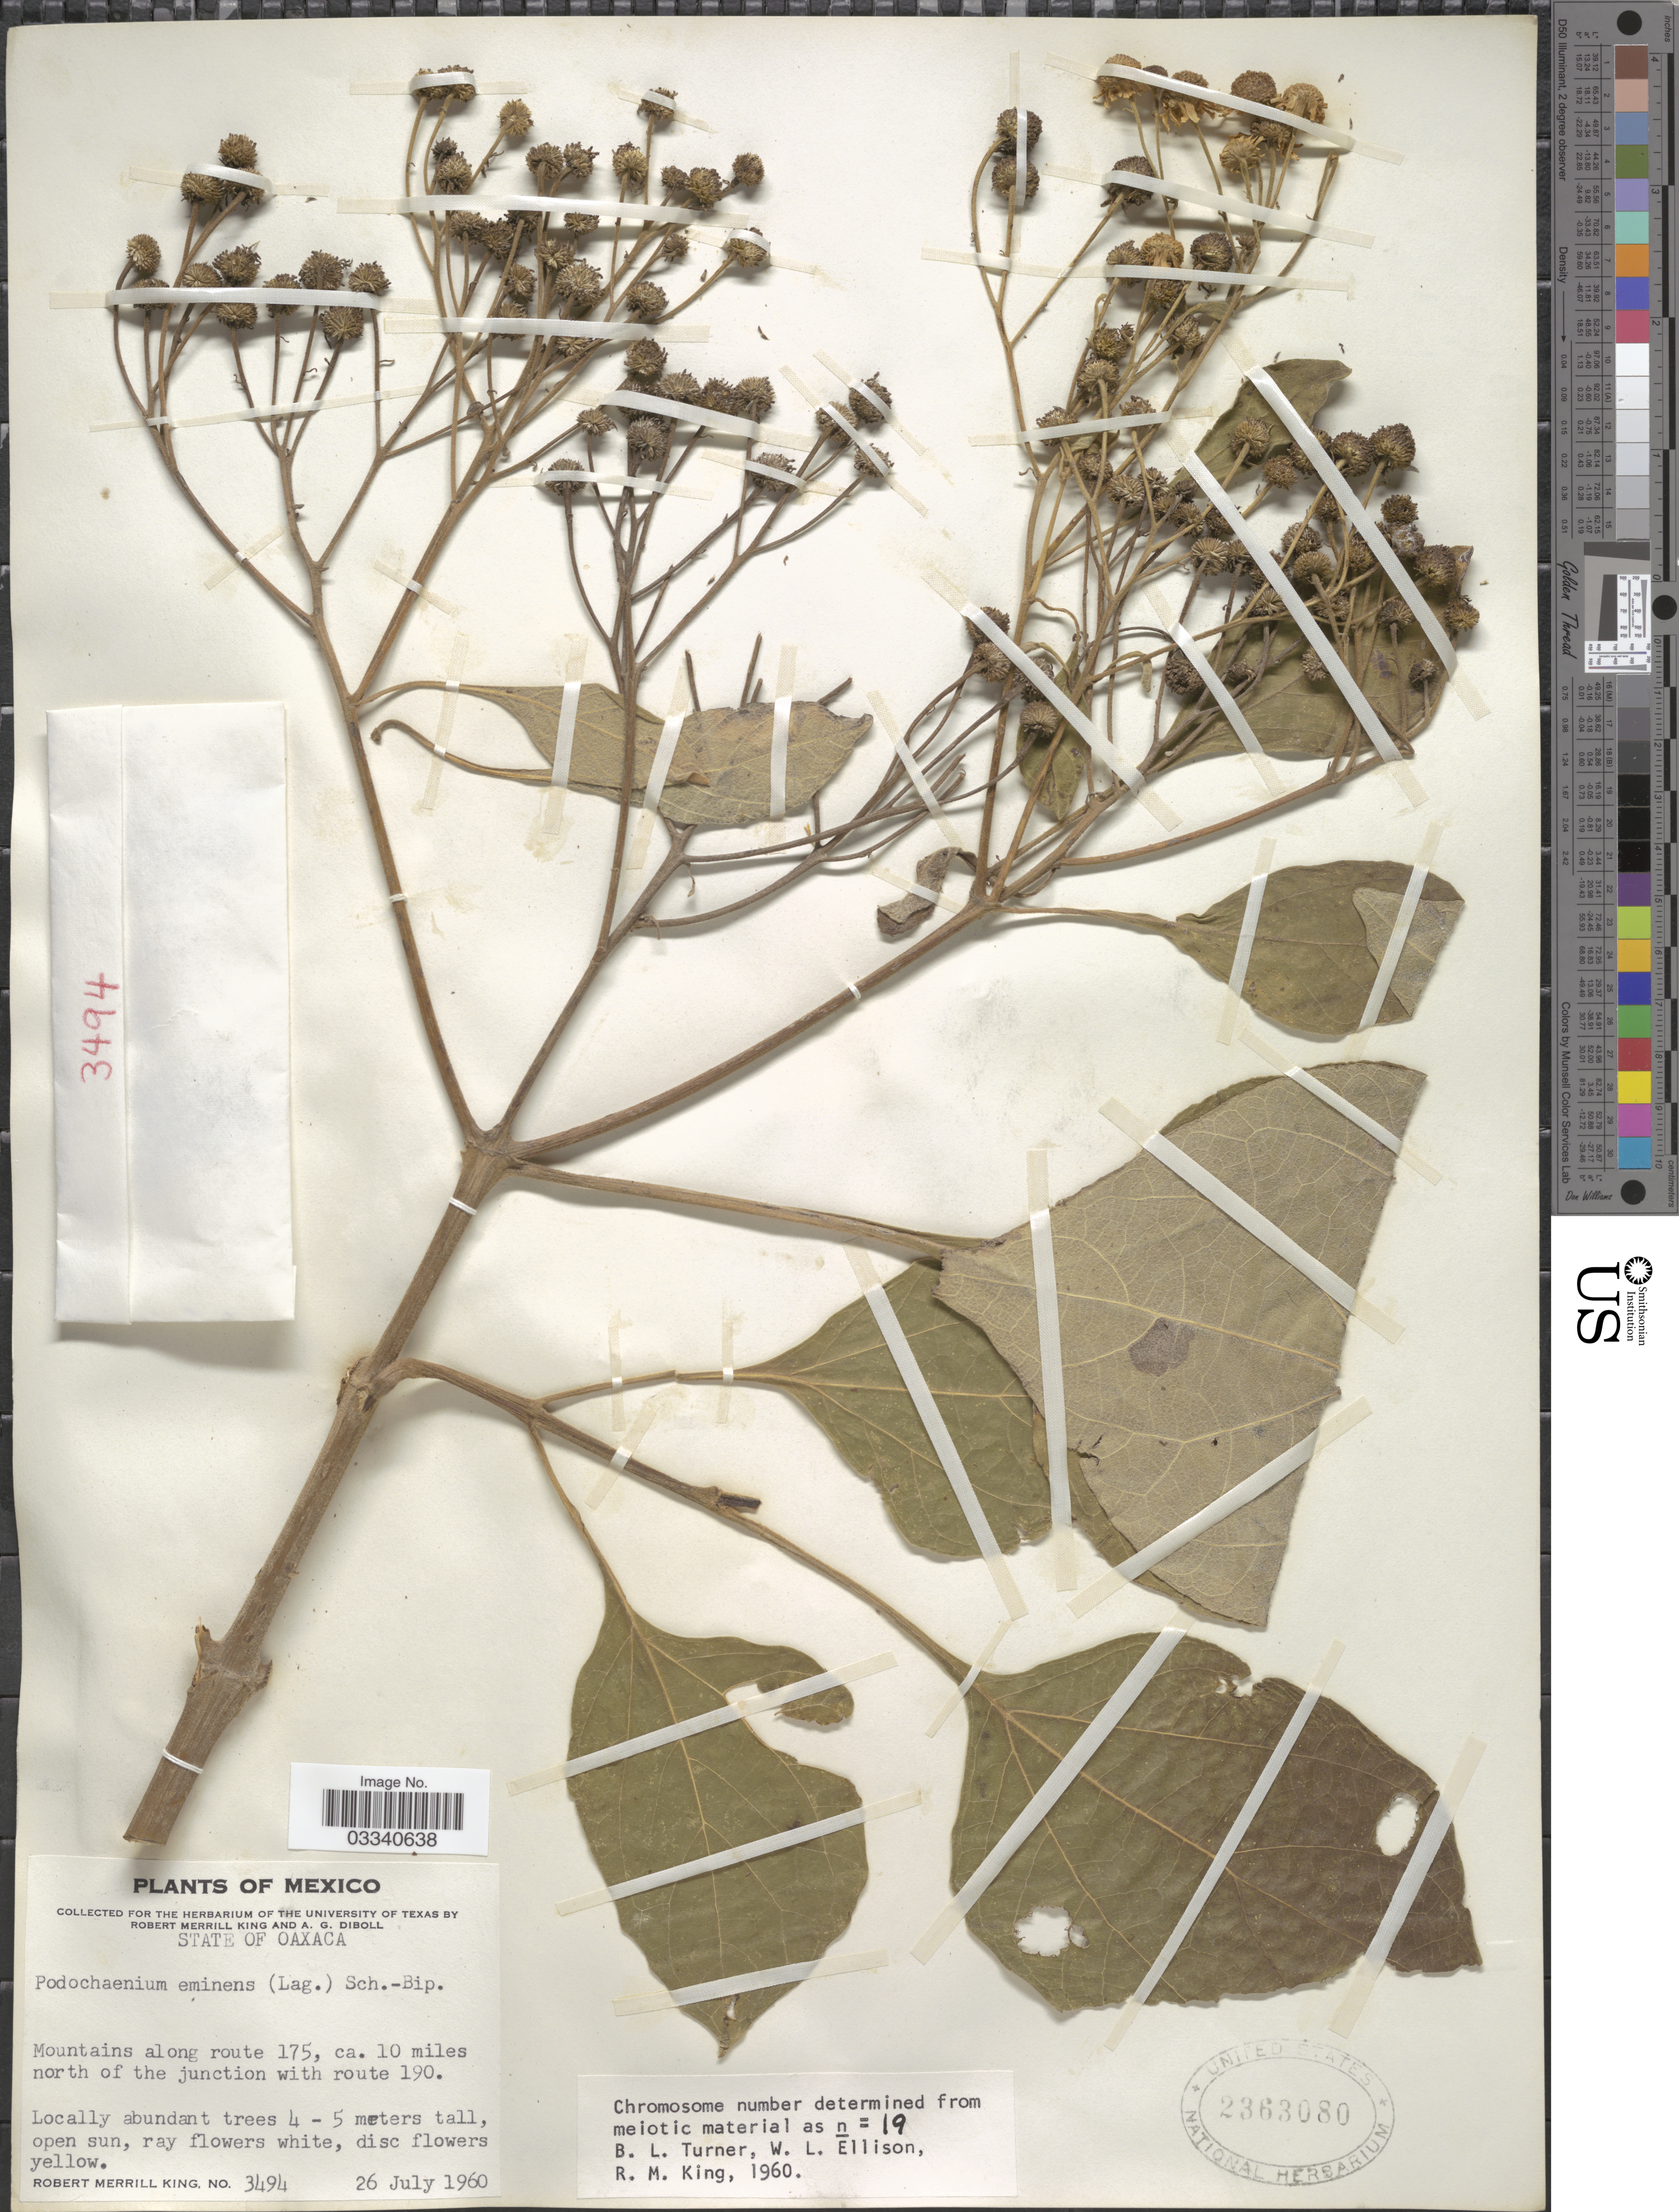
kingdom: Plantae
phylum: Tracheophyta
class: Magnoliopsida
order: Asterales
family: Asteraceae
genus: Podachaenium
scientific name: Podachaenium eminens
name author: (Lag.) Sch. Bip. ex Sch. Bip.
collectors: R. M. King & A. Diboll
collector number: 3494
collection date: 1960-07-26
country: Mexico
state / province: Oaxaca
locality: Mountains along route 175, ca. 10 miles north of the junction with route 190.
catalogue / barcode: US 263080